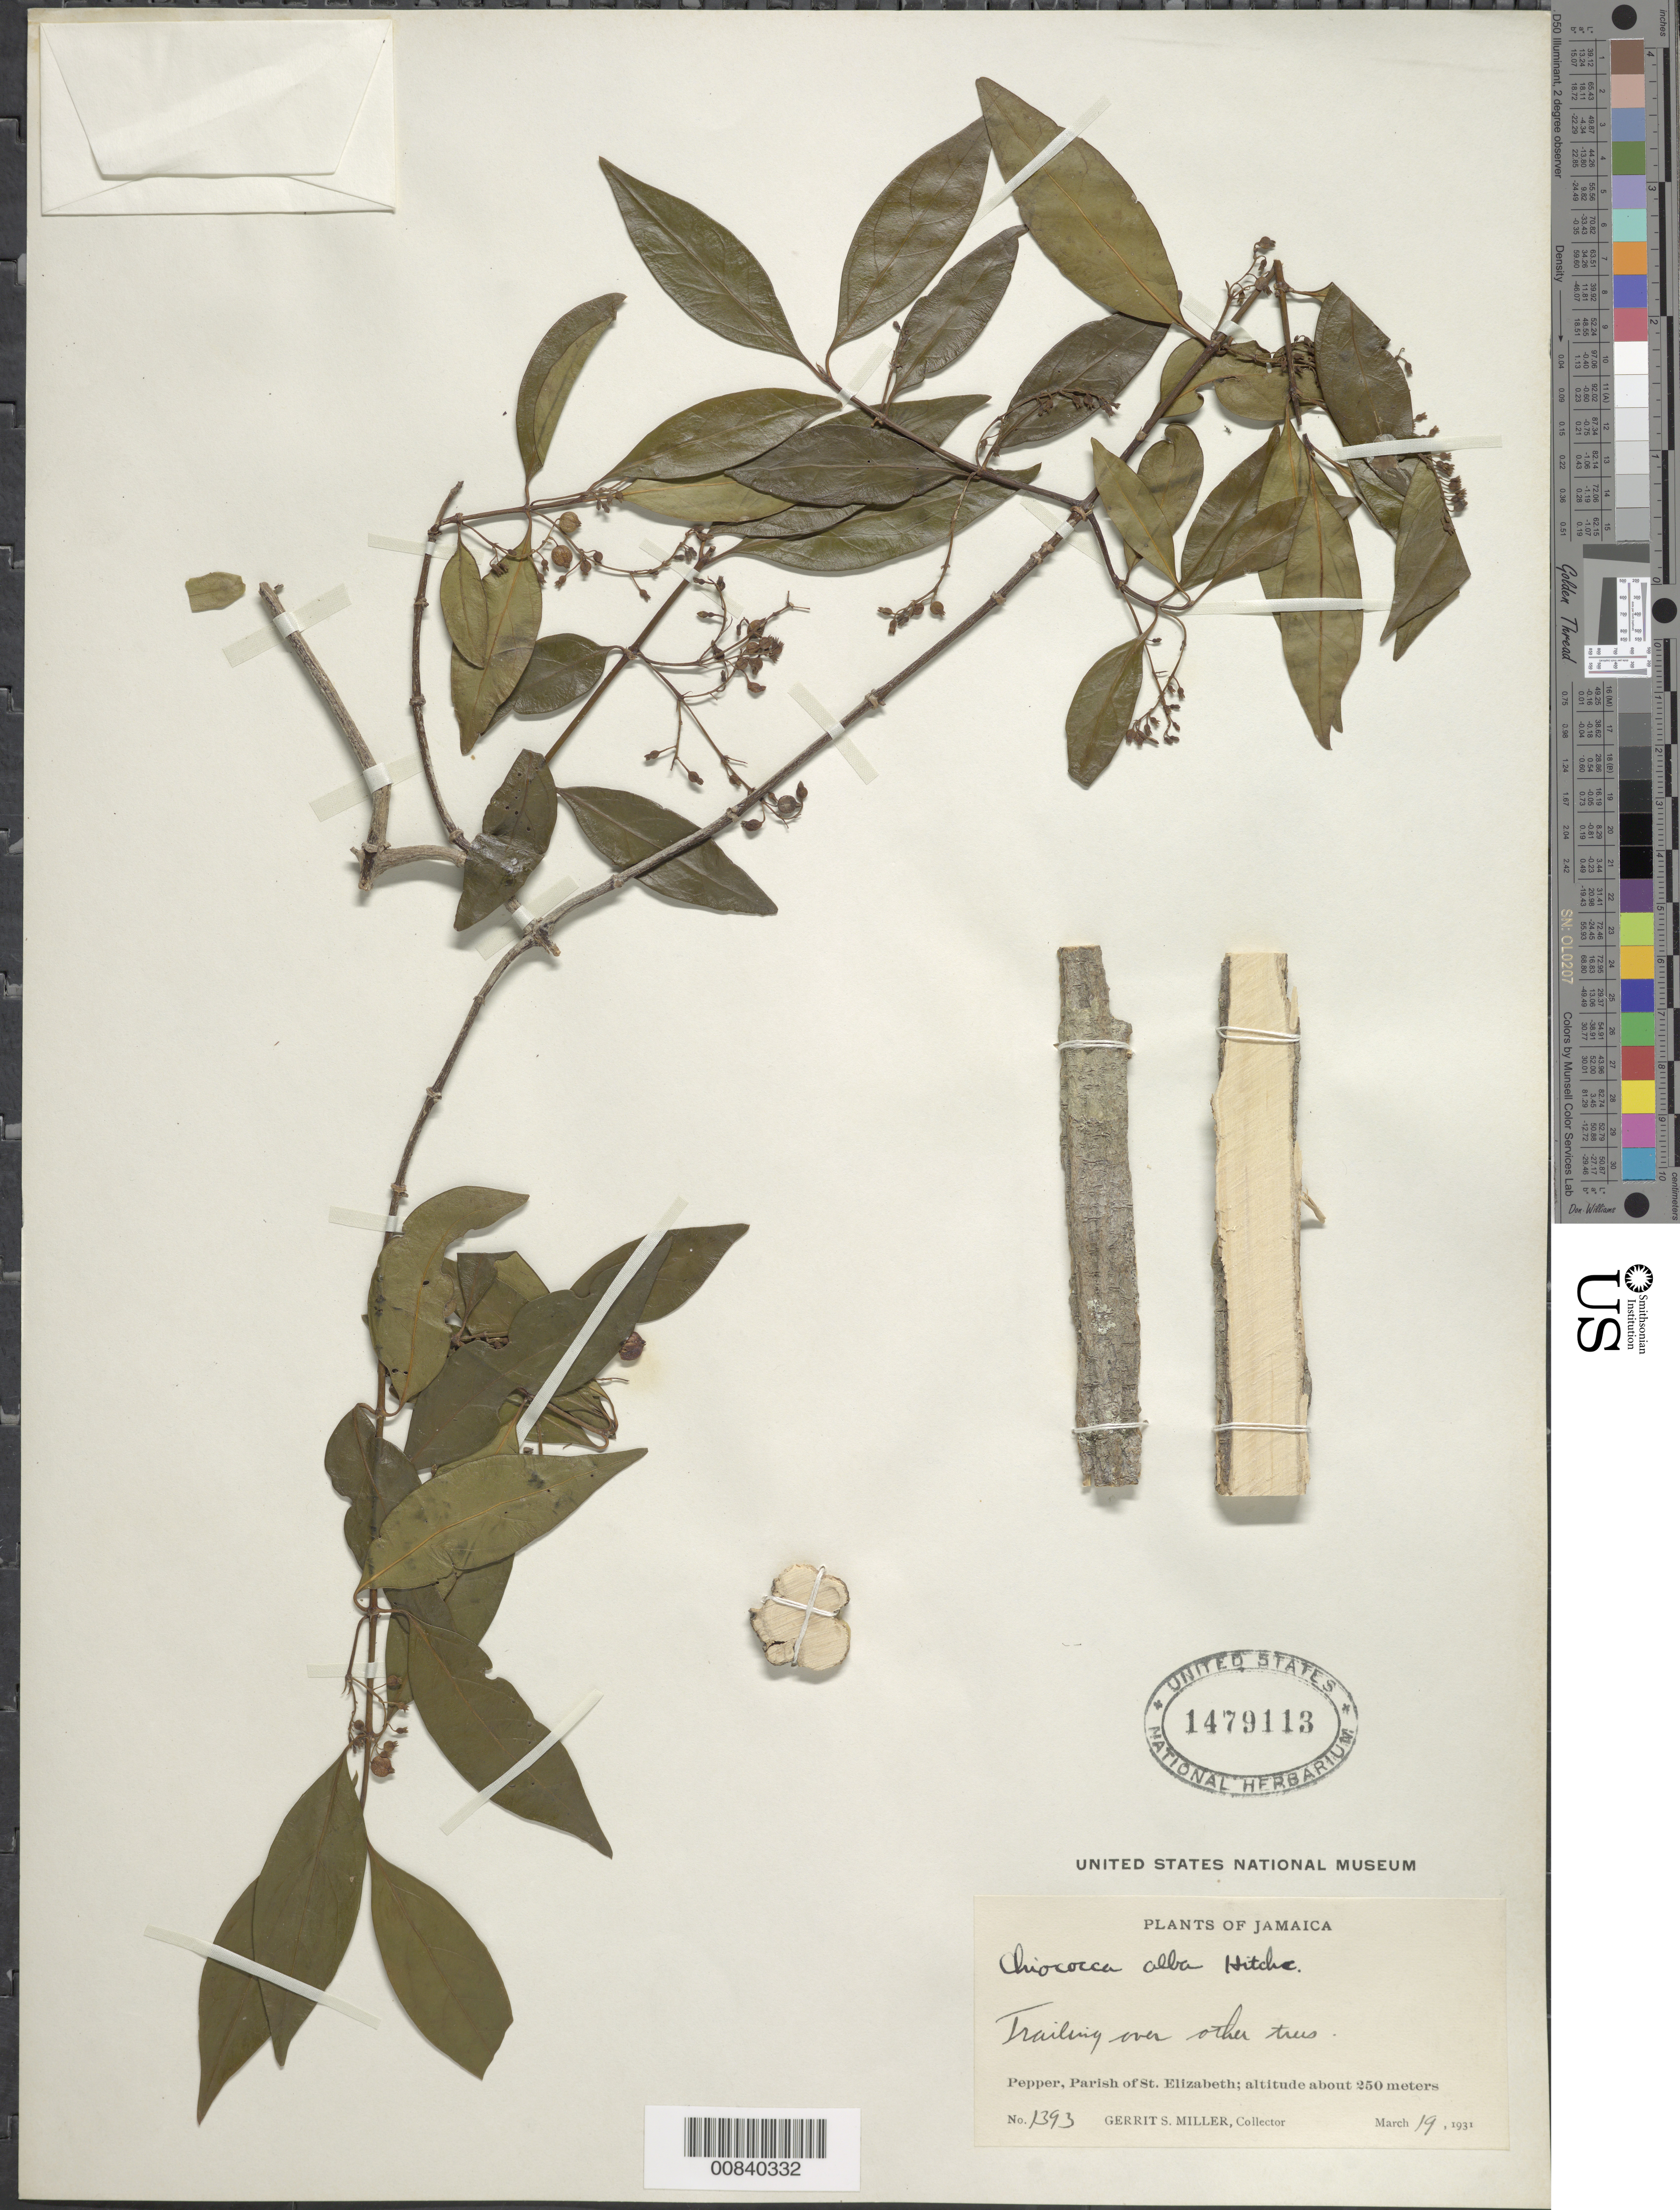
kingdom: Plantae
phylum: Tracheophyta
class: Magnoliopsida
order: Gentianales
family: Rubiaceae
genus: Chiococca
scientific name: Chiococca alba subsp. alba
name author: (L.) Hitchc.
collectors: G. S. Miller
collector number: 1393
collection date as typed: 19 Mar 1931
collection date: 1931-03-19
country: Jamaica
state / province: Saint Elizabeth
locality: Pepper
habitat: Trailing over trees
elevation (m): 250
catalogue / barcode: US 1479113